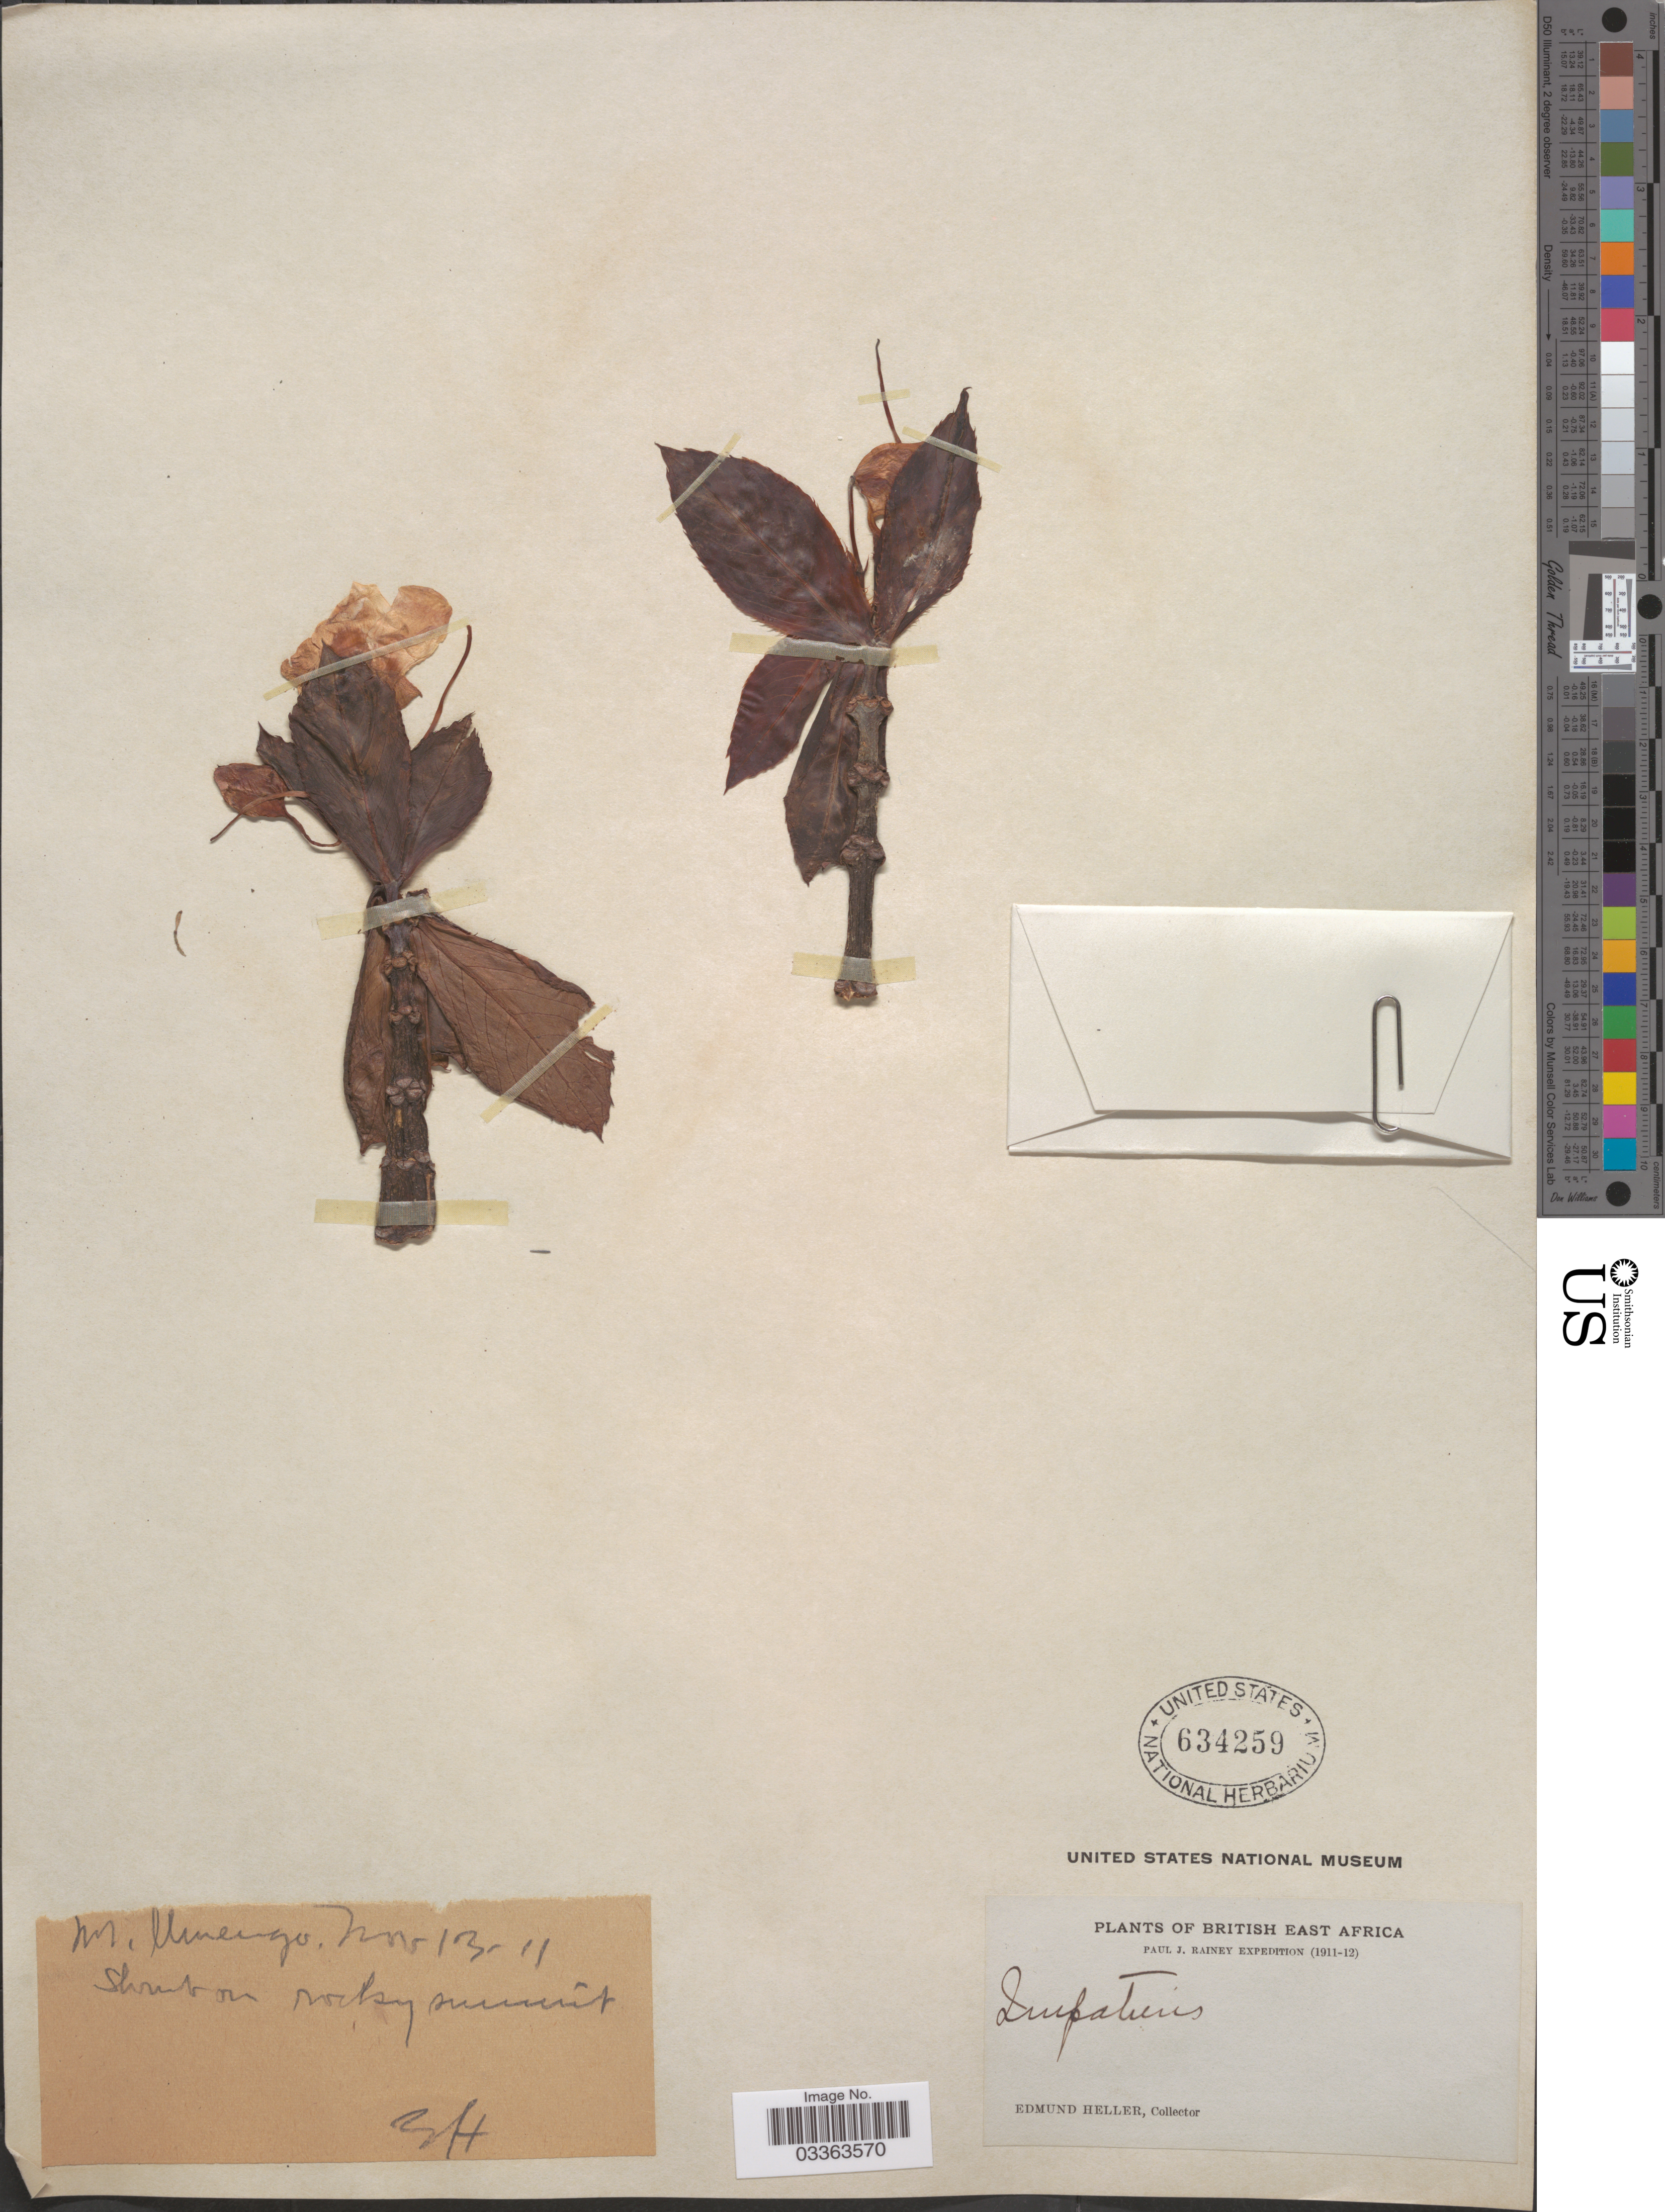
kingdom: Plantae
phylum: Tracheophyta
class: Magnoliopsida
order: Ericales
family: Balsaminaceae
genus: Impatiens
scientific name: Impatiens sp.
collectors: E. Heller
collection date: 1911-11-13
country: Kenya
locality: British East Africa, Mt. Umengo.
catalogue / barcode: US 634259